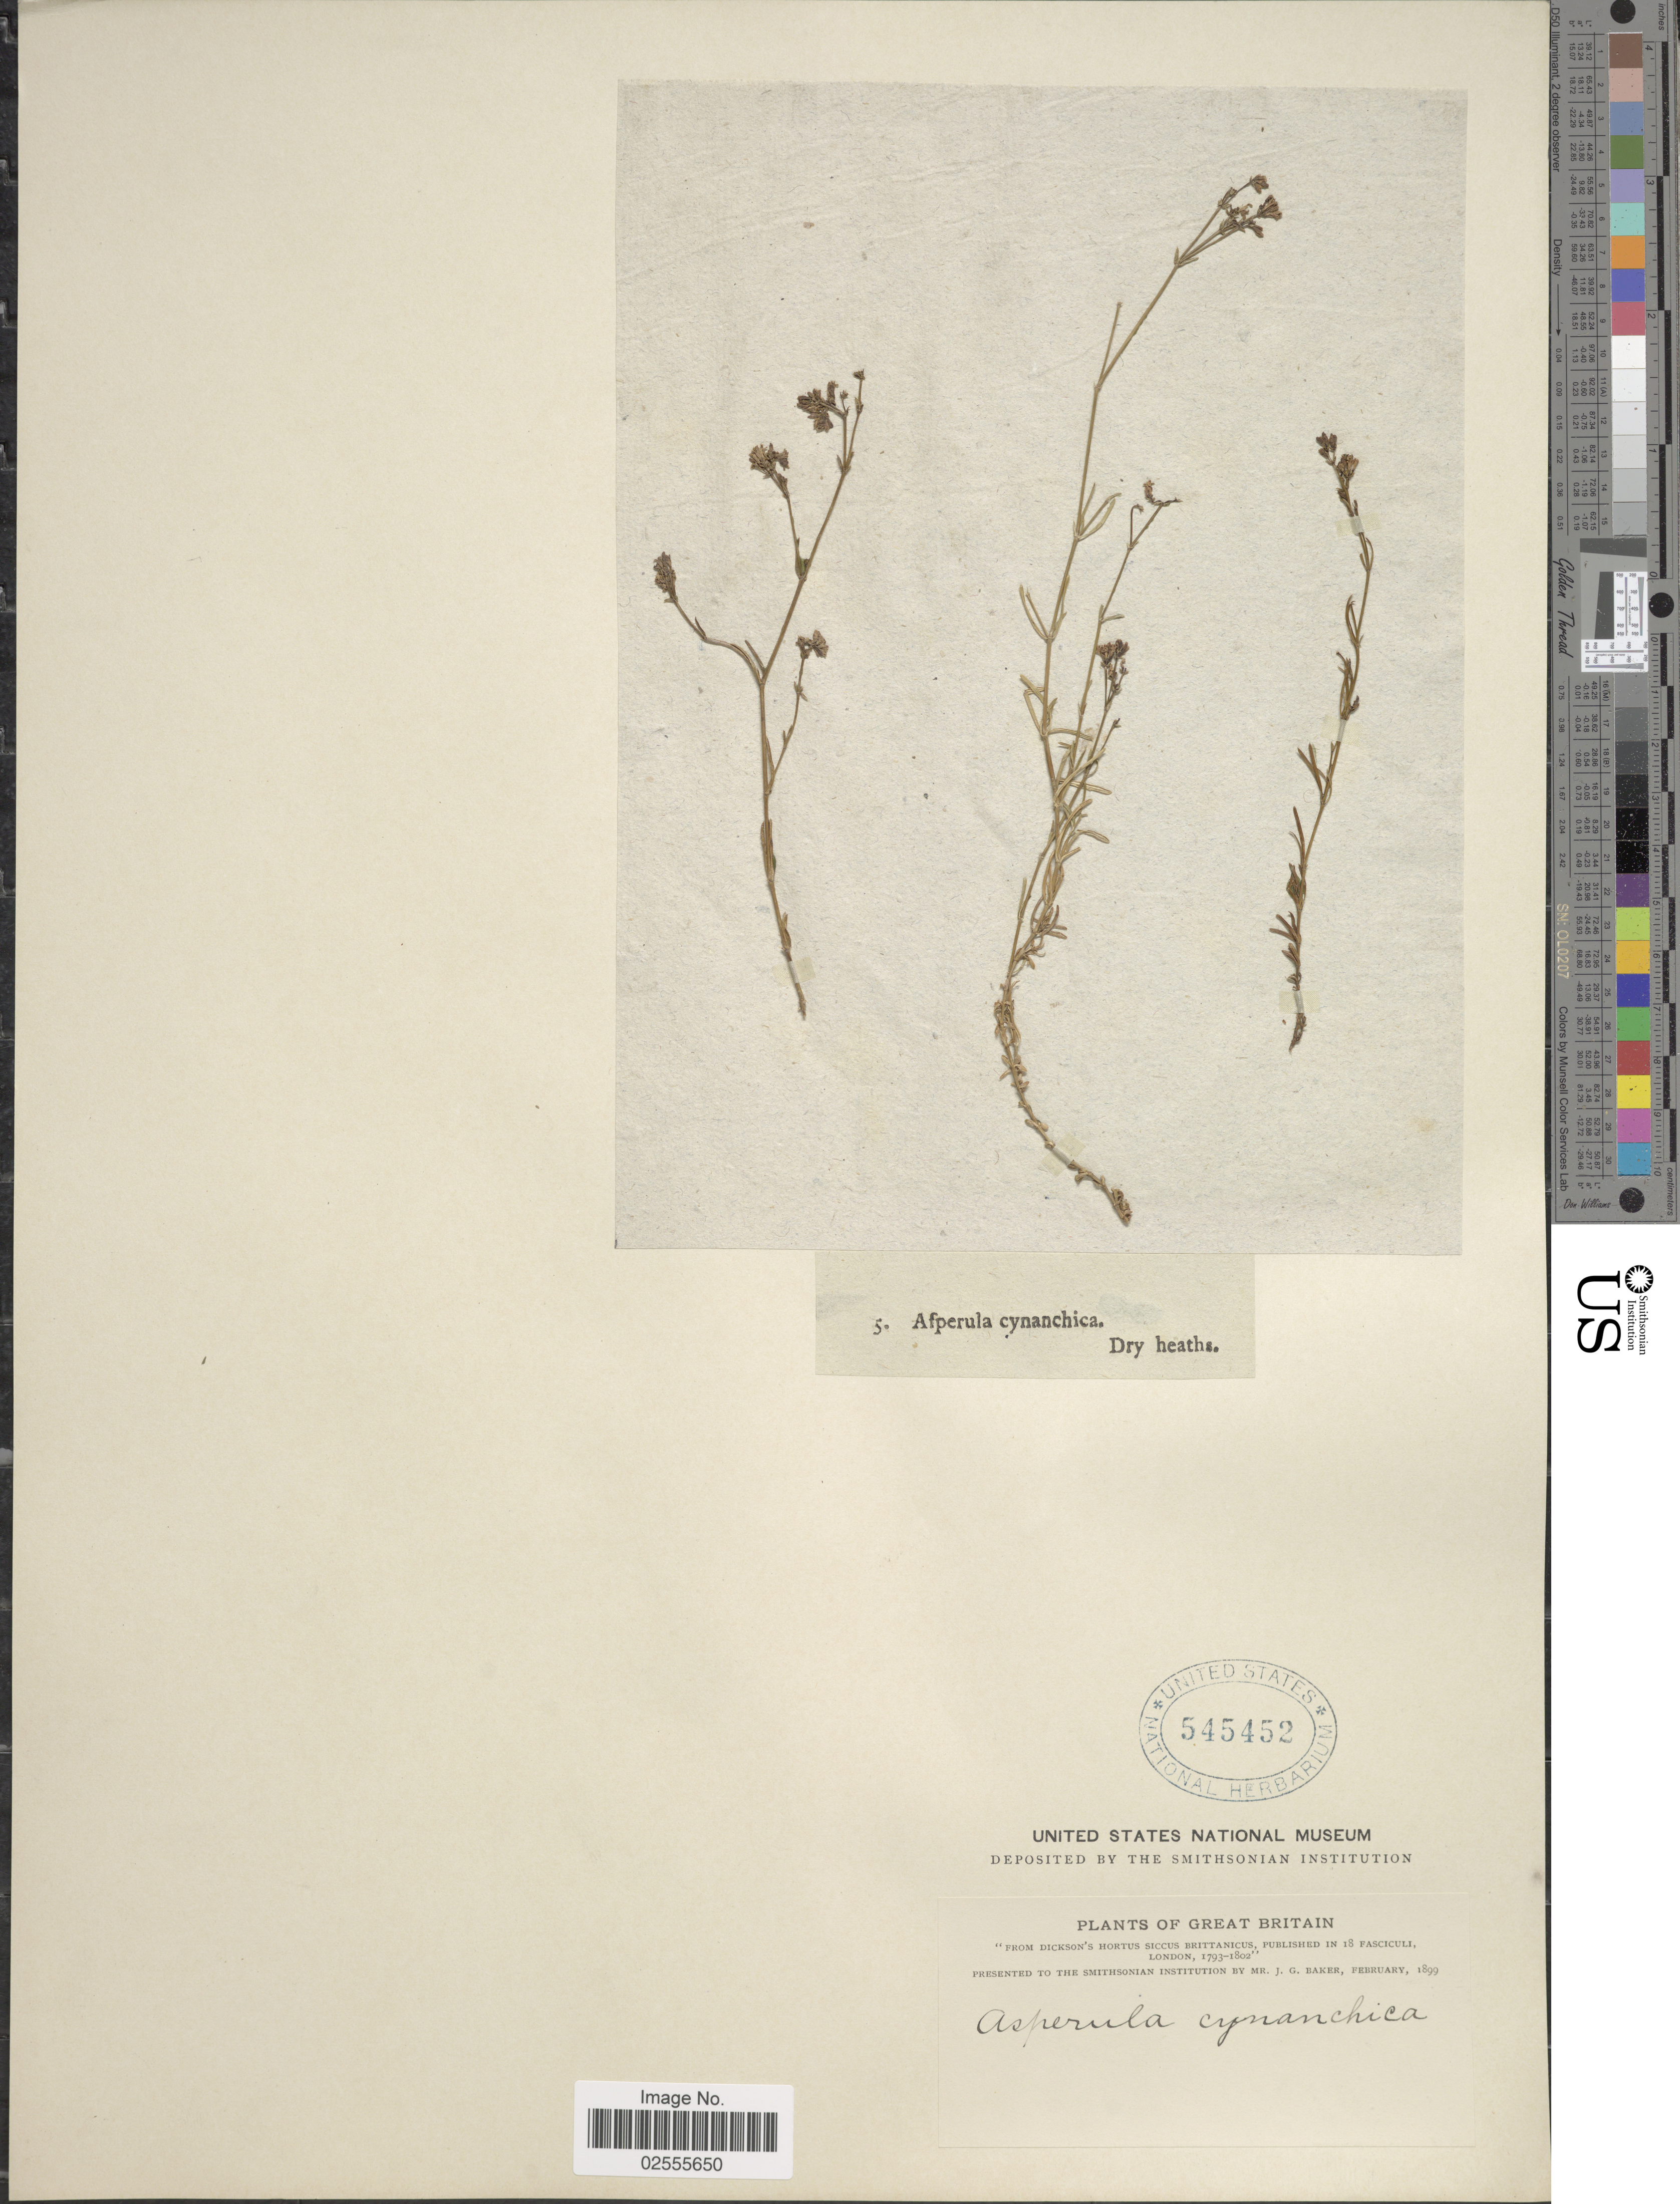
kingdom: Plantae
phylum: Tracheophyta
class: Magnoliopsida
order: Gentianales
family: Rubiaceae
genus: Asperula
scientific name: Asperula cynanchica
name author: L.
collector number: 5?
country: United Kingdom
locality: Great Britain.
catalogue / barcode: US 545452